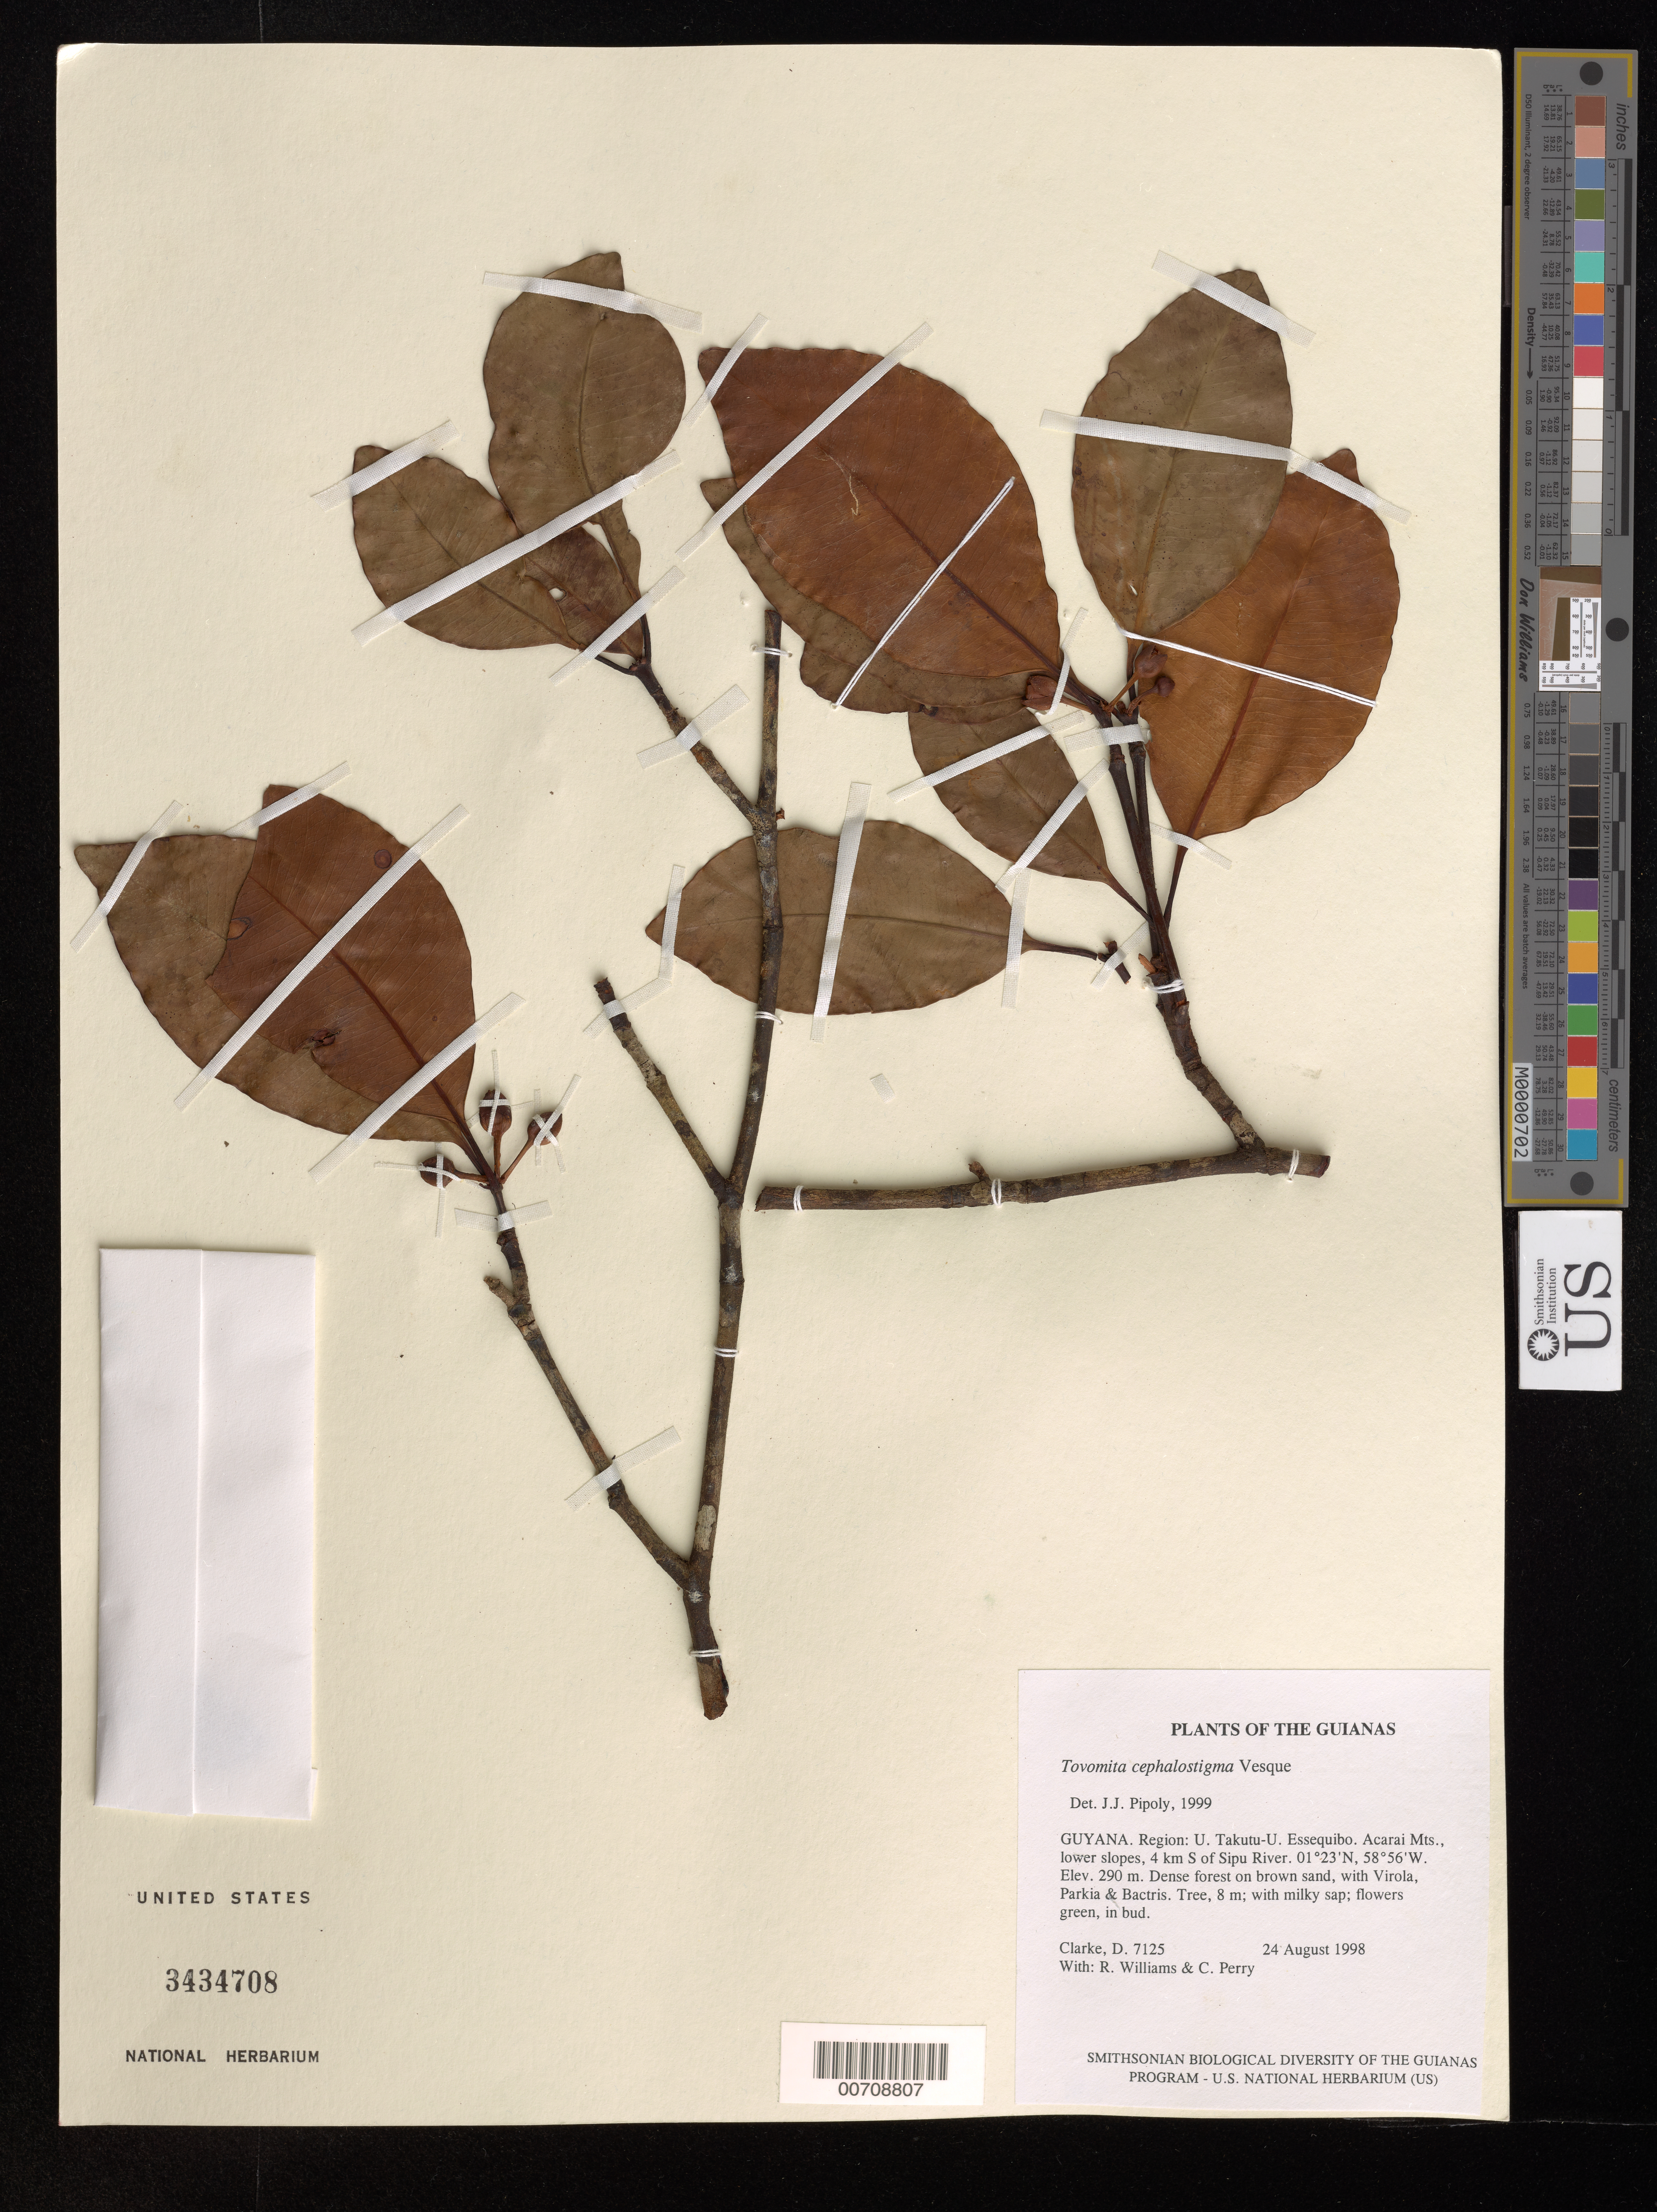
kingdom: Plantae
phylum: Tracheophyta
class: Magnoliopsida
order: Malpighiales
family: Clusiaceae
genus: Tovomita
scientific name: Tovomita cephalostigma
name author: Vesque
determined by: Pipoly, J. J., III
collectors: H. D. Clarke, R. Williams & C. Perry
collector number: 7125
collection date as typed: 24 August 1998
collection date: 1998-08-24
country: Guyana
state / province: U. Takutu-U. Essequibo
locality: Acarai Mts., lower slopes, 4 km S of Sipu River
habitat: Dense forest on brown sand, with Virola, Parkia & Bactris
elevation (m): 290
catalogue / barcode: US 3434708